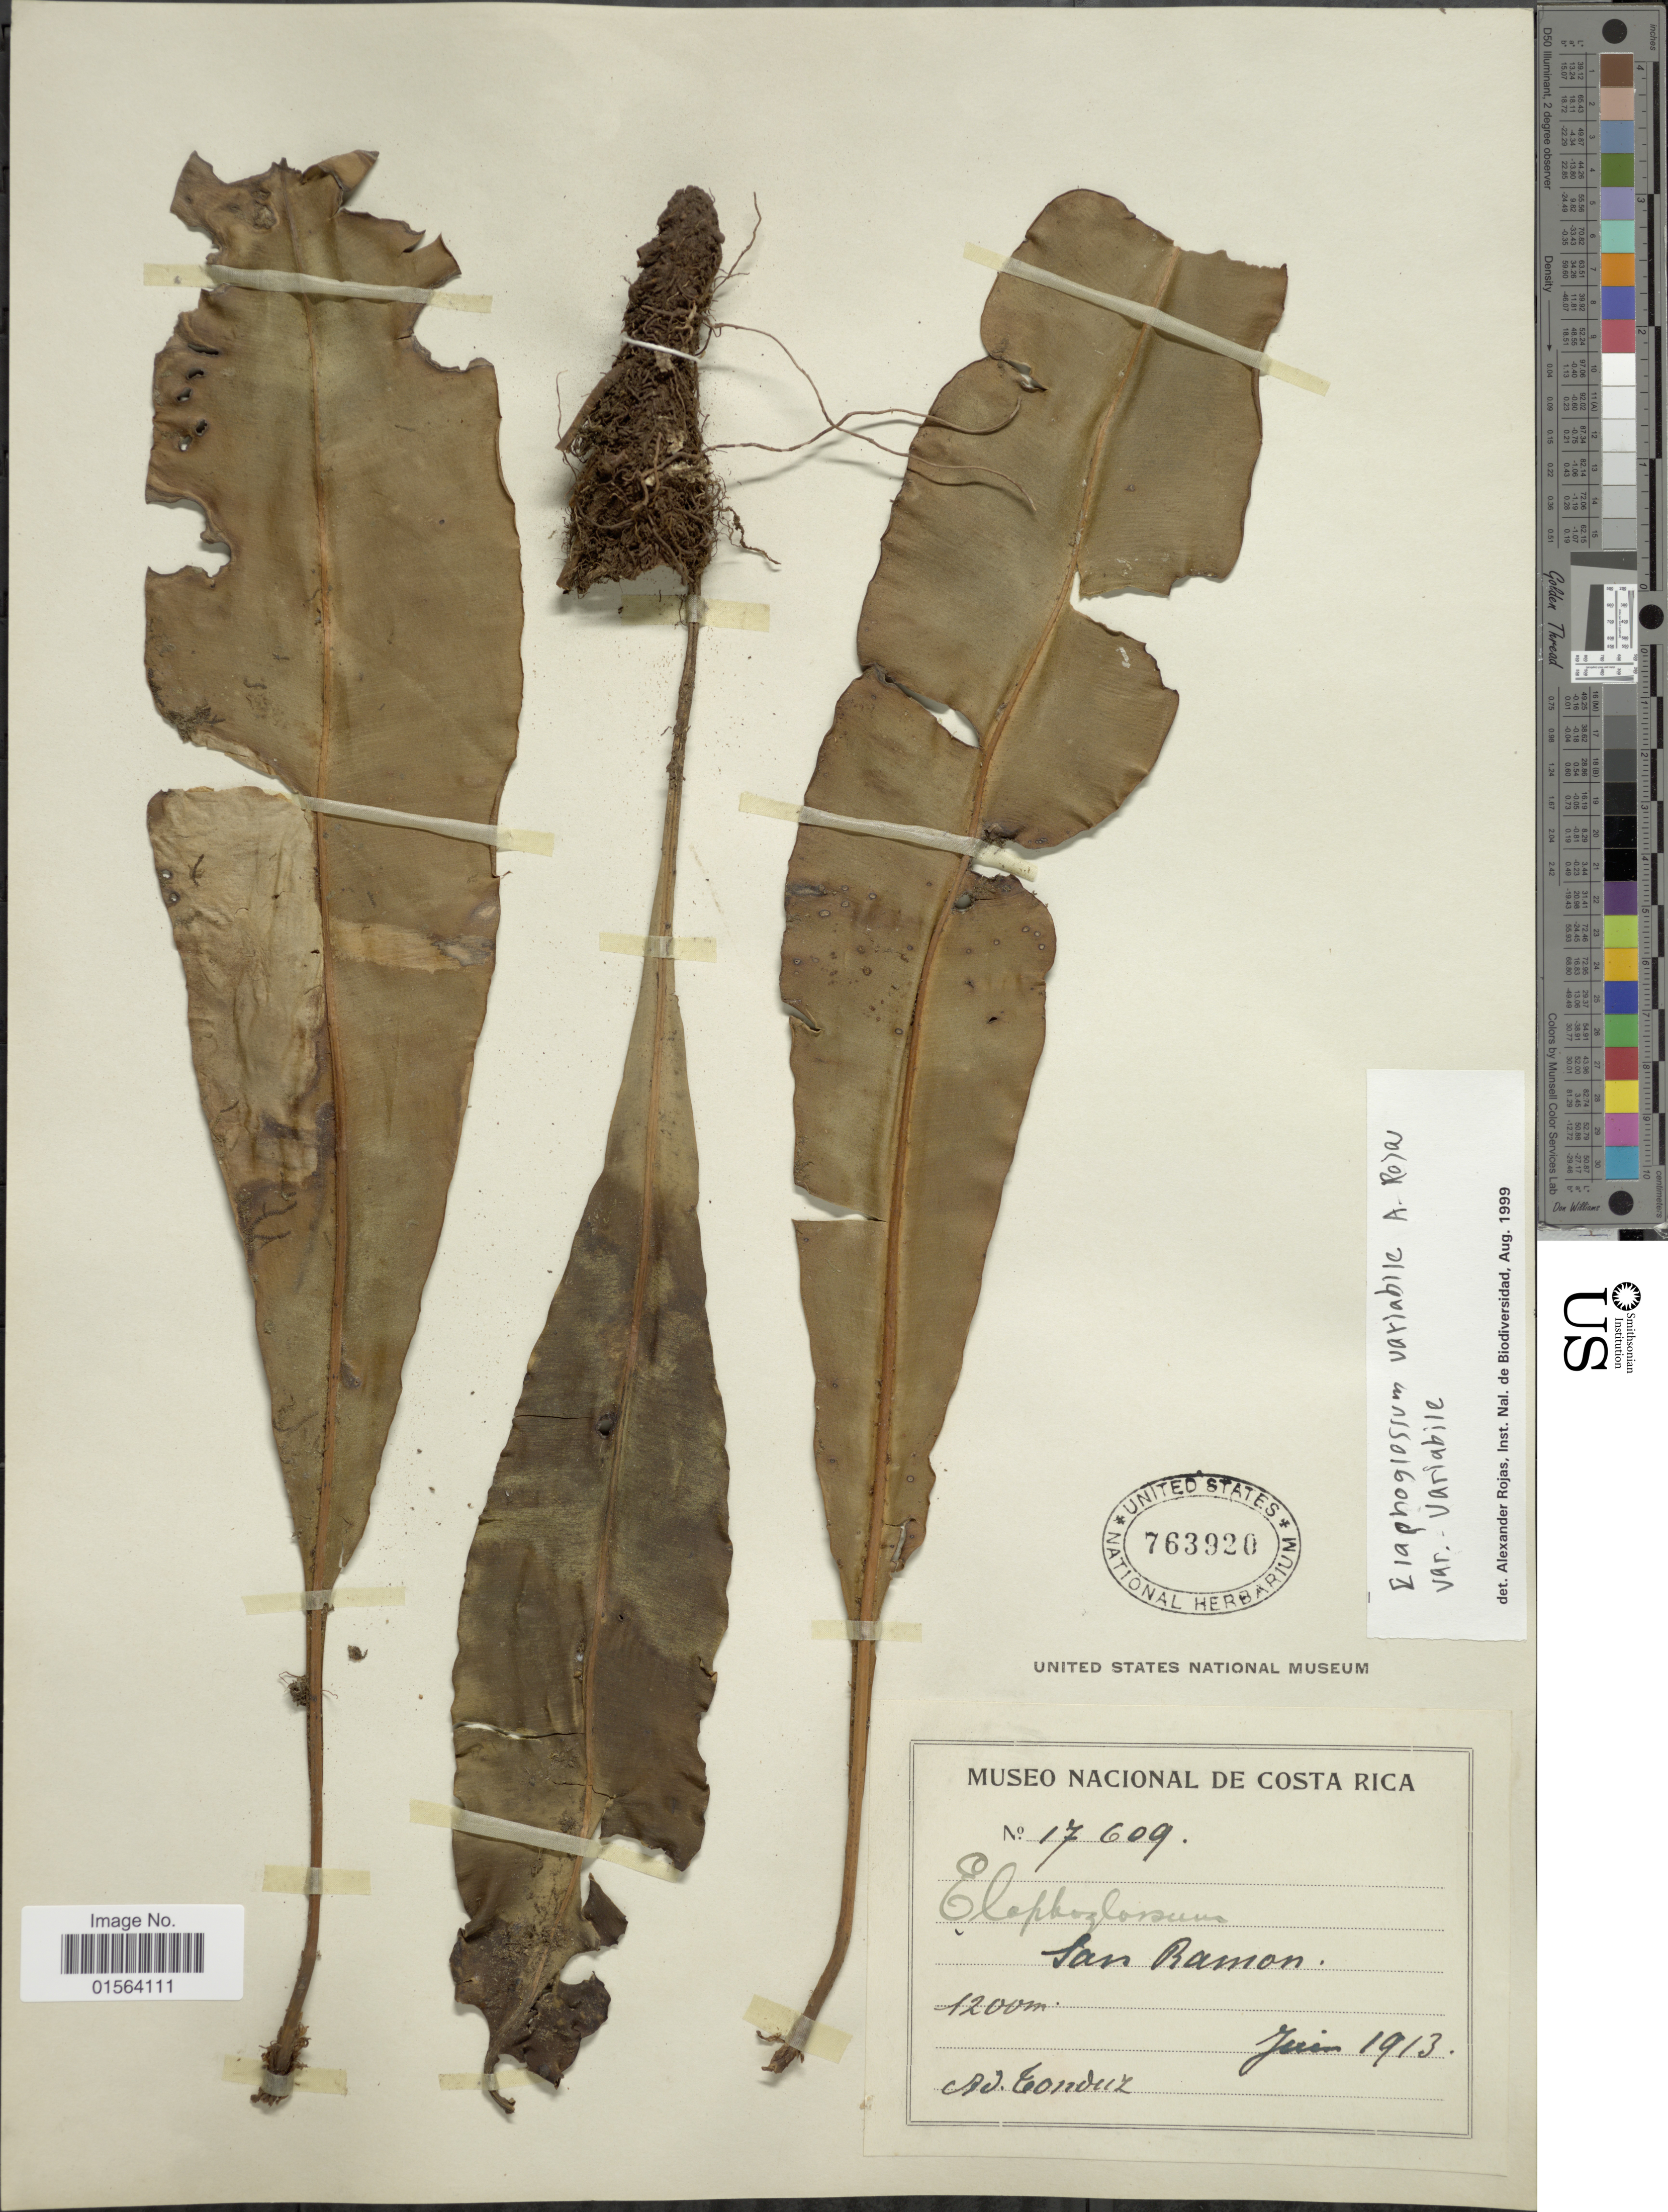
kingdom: Plantae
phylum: Tracheophyta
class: Polypodiopsida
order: Polypodiales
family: Dryopteridaceae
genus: Elaphoglossum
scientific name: Elaphoglossum latifolium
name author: (Sw.) J. Sm.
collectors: A. Tonduz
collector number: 17609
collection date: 1913-06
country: Costa Rica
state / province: Alajuela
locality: San Ramon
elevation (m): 1200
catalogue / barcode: US 763920